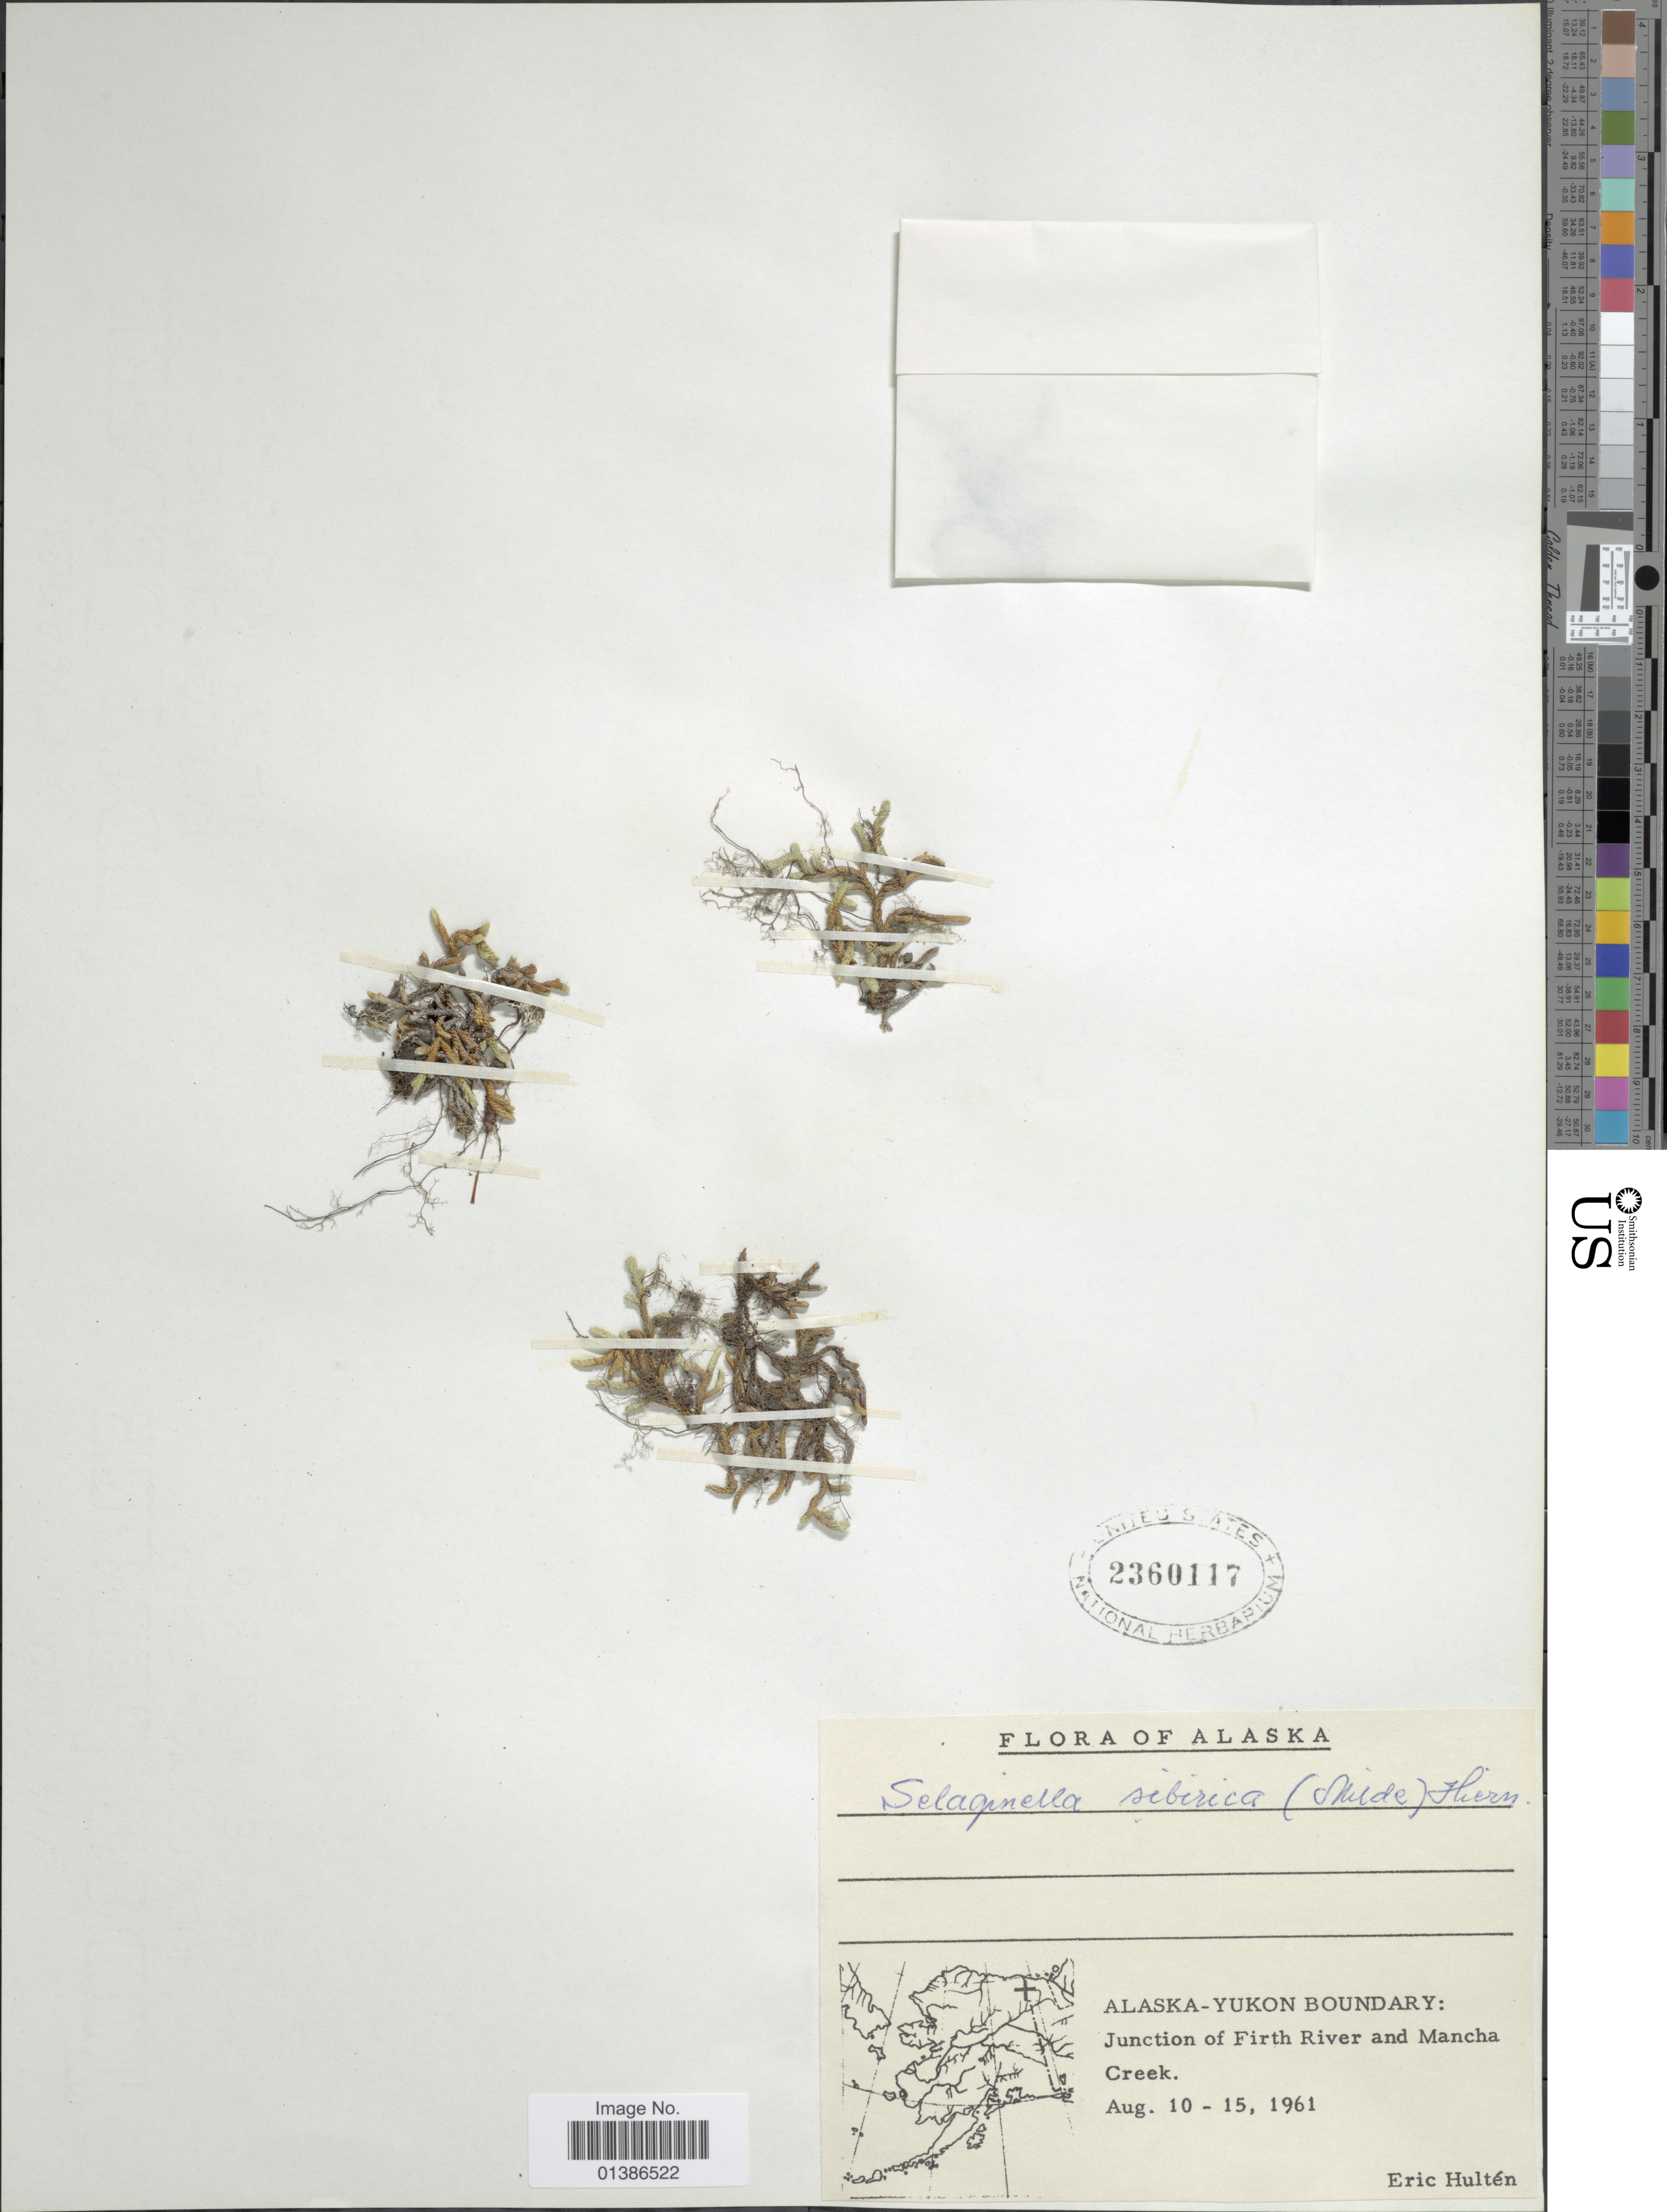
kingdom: Plantae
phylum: Tracheophyta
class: Lycopodiopsida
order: Selaginellales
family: Selaginellaceae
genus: Selaginella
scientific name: Selaginella sibirica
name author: (Milde) Hieron.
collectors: E. G. Hultén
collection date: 1961-08-10/1961-08-15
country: United States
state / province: Alaska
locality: Yukon Boundary: Junction of Firth River and Mancha Creek.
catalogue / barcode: US 2360117